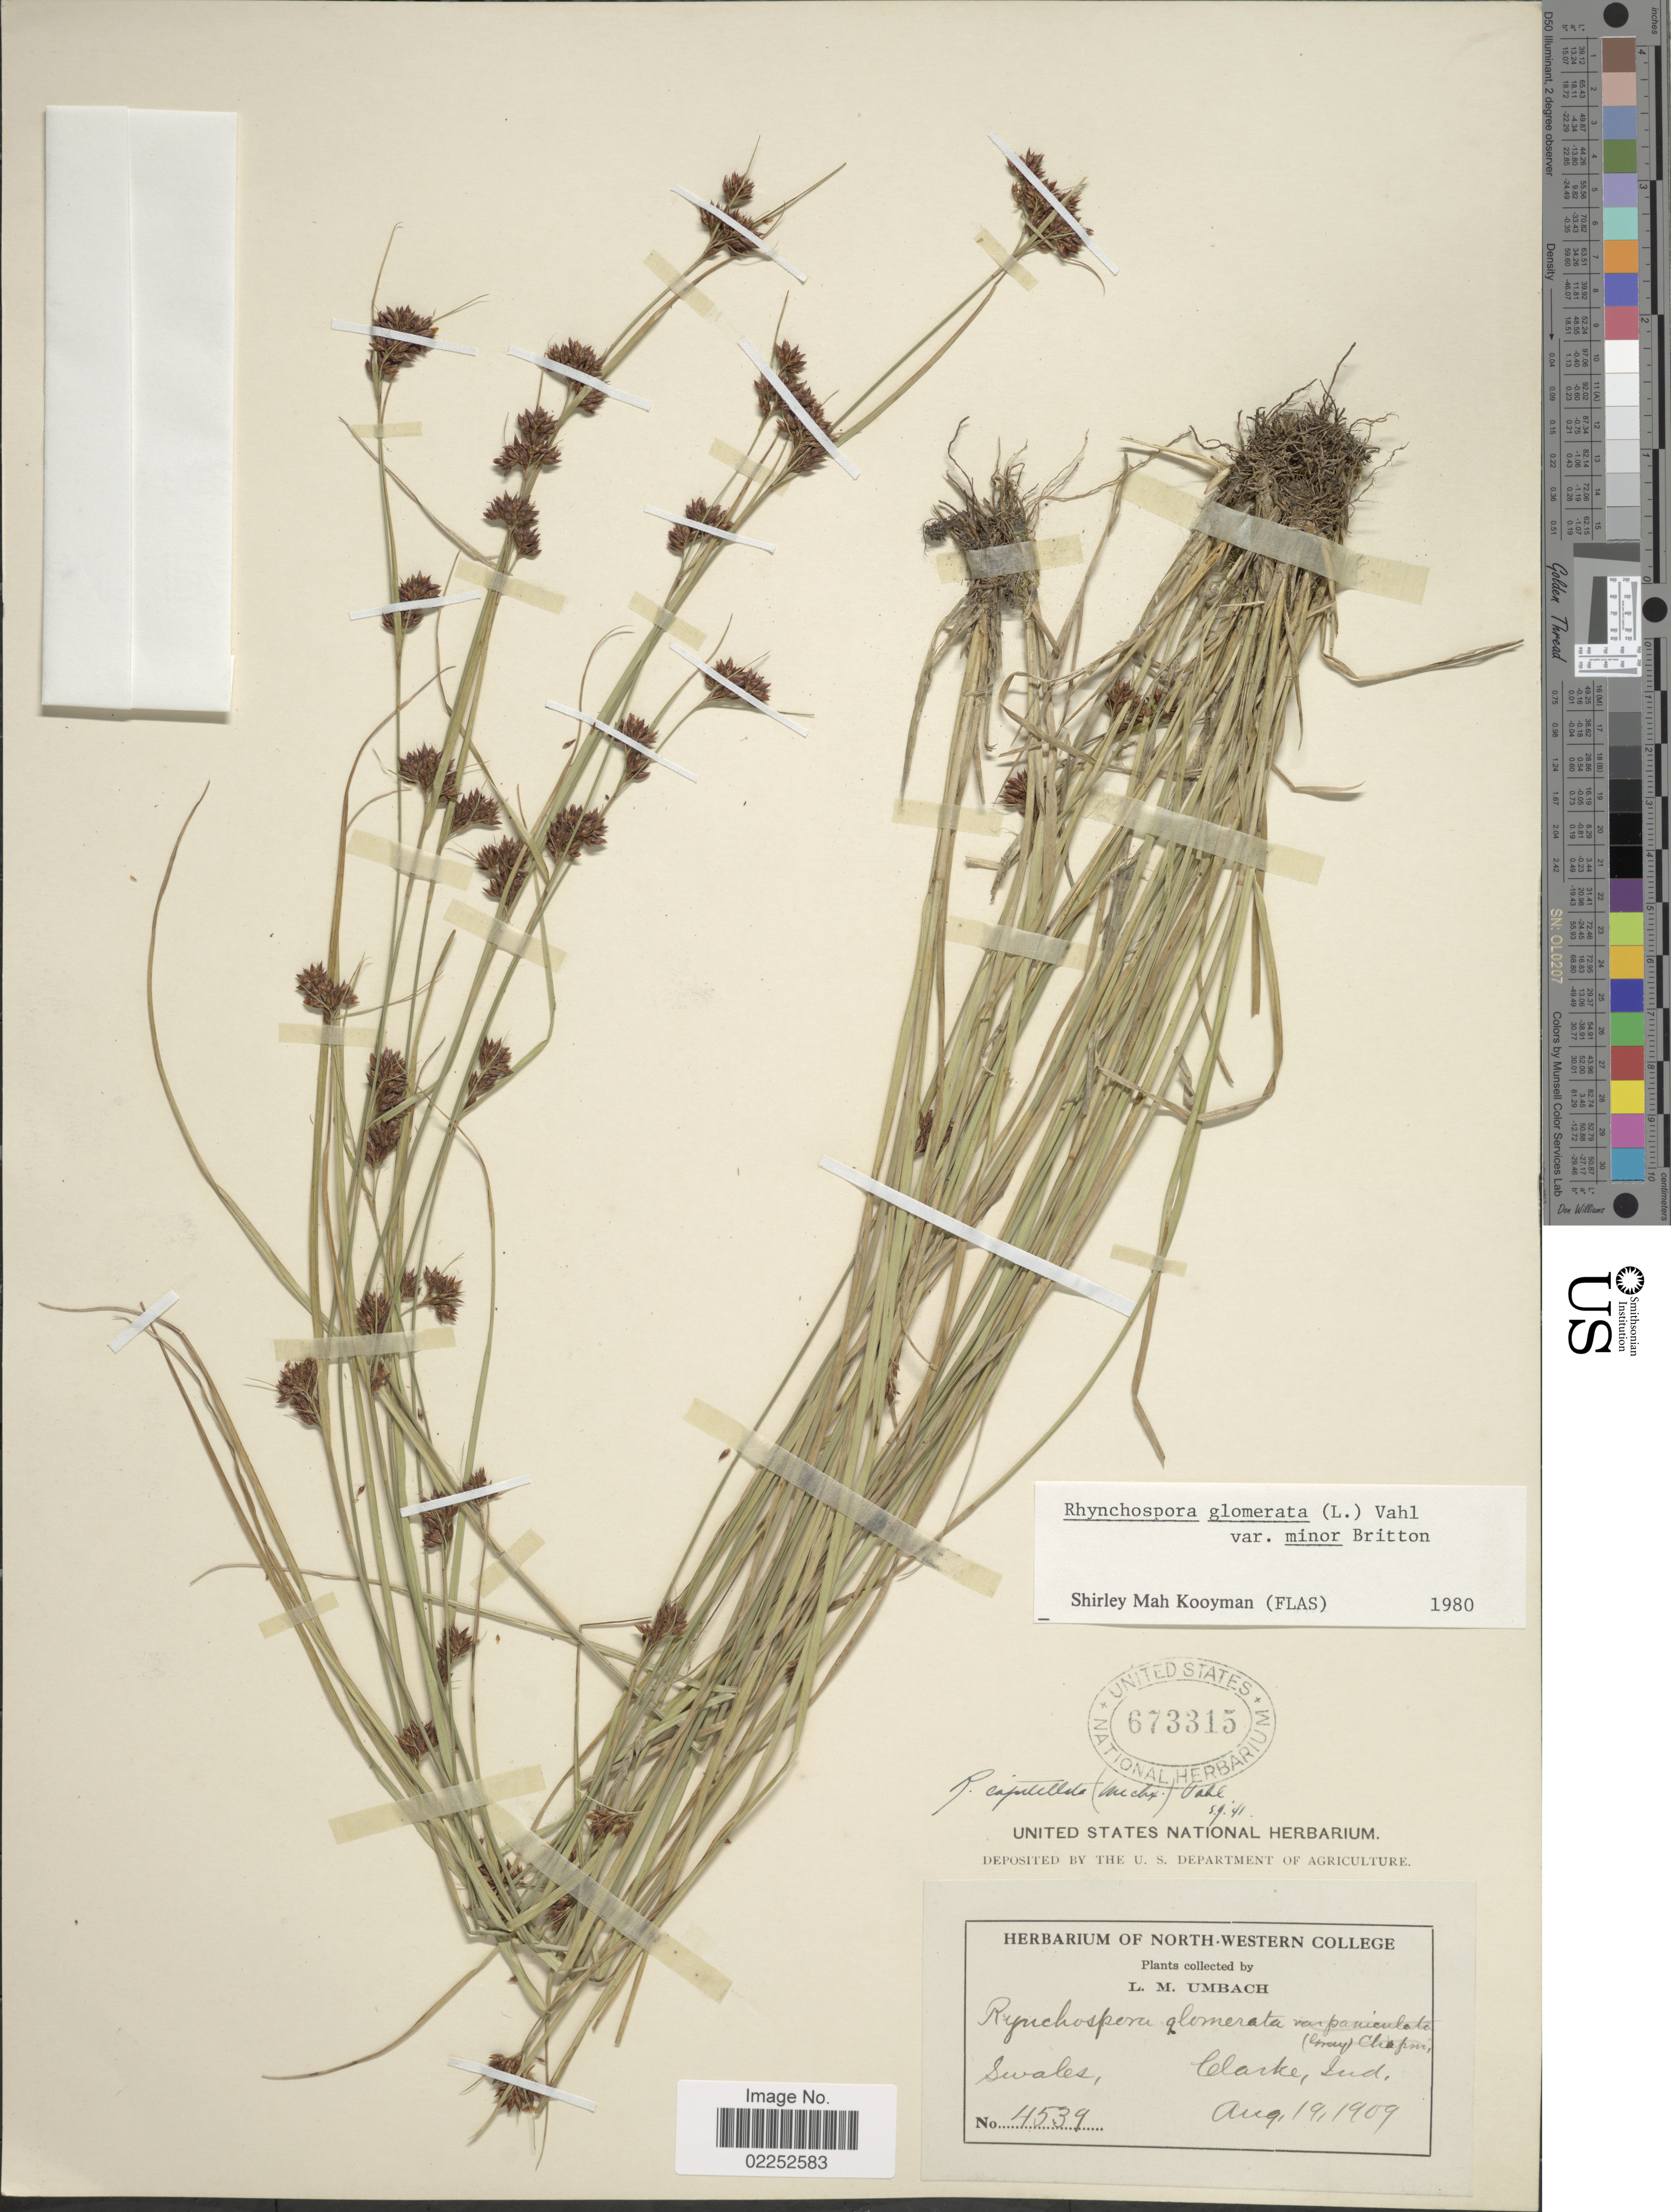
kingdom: Plantae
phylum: Tracheophyta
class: Liliopsida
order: Poales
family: Cyperaceae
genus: Rhynchospora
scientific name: Rhynchospora capitellata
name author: (Michx.) Vahl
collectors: L. M. Umbach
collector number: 4539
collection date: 1909-08-19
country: United States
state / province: Indiana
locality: Swales, Clarke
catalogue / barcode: US 673315